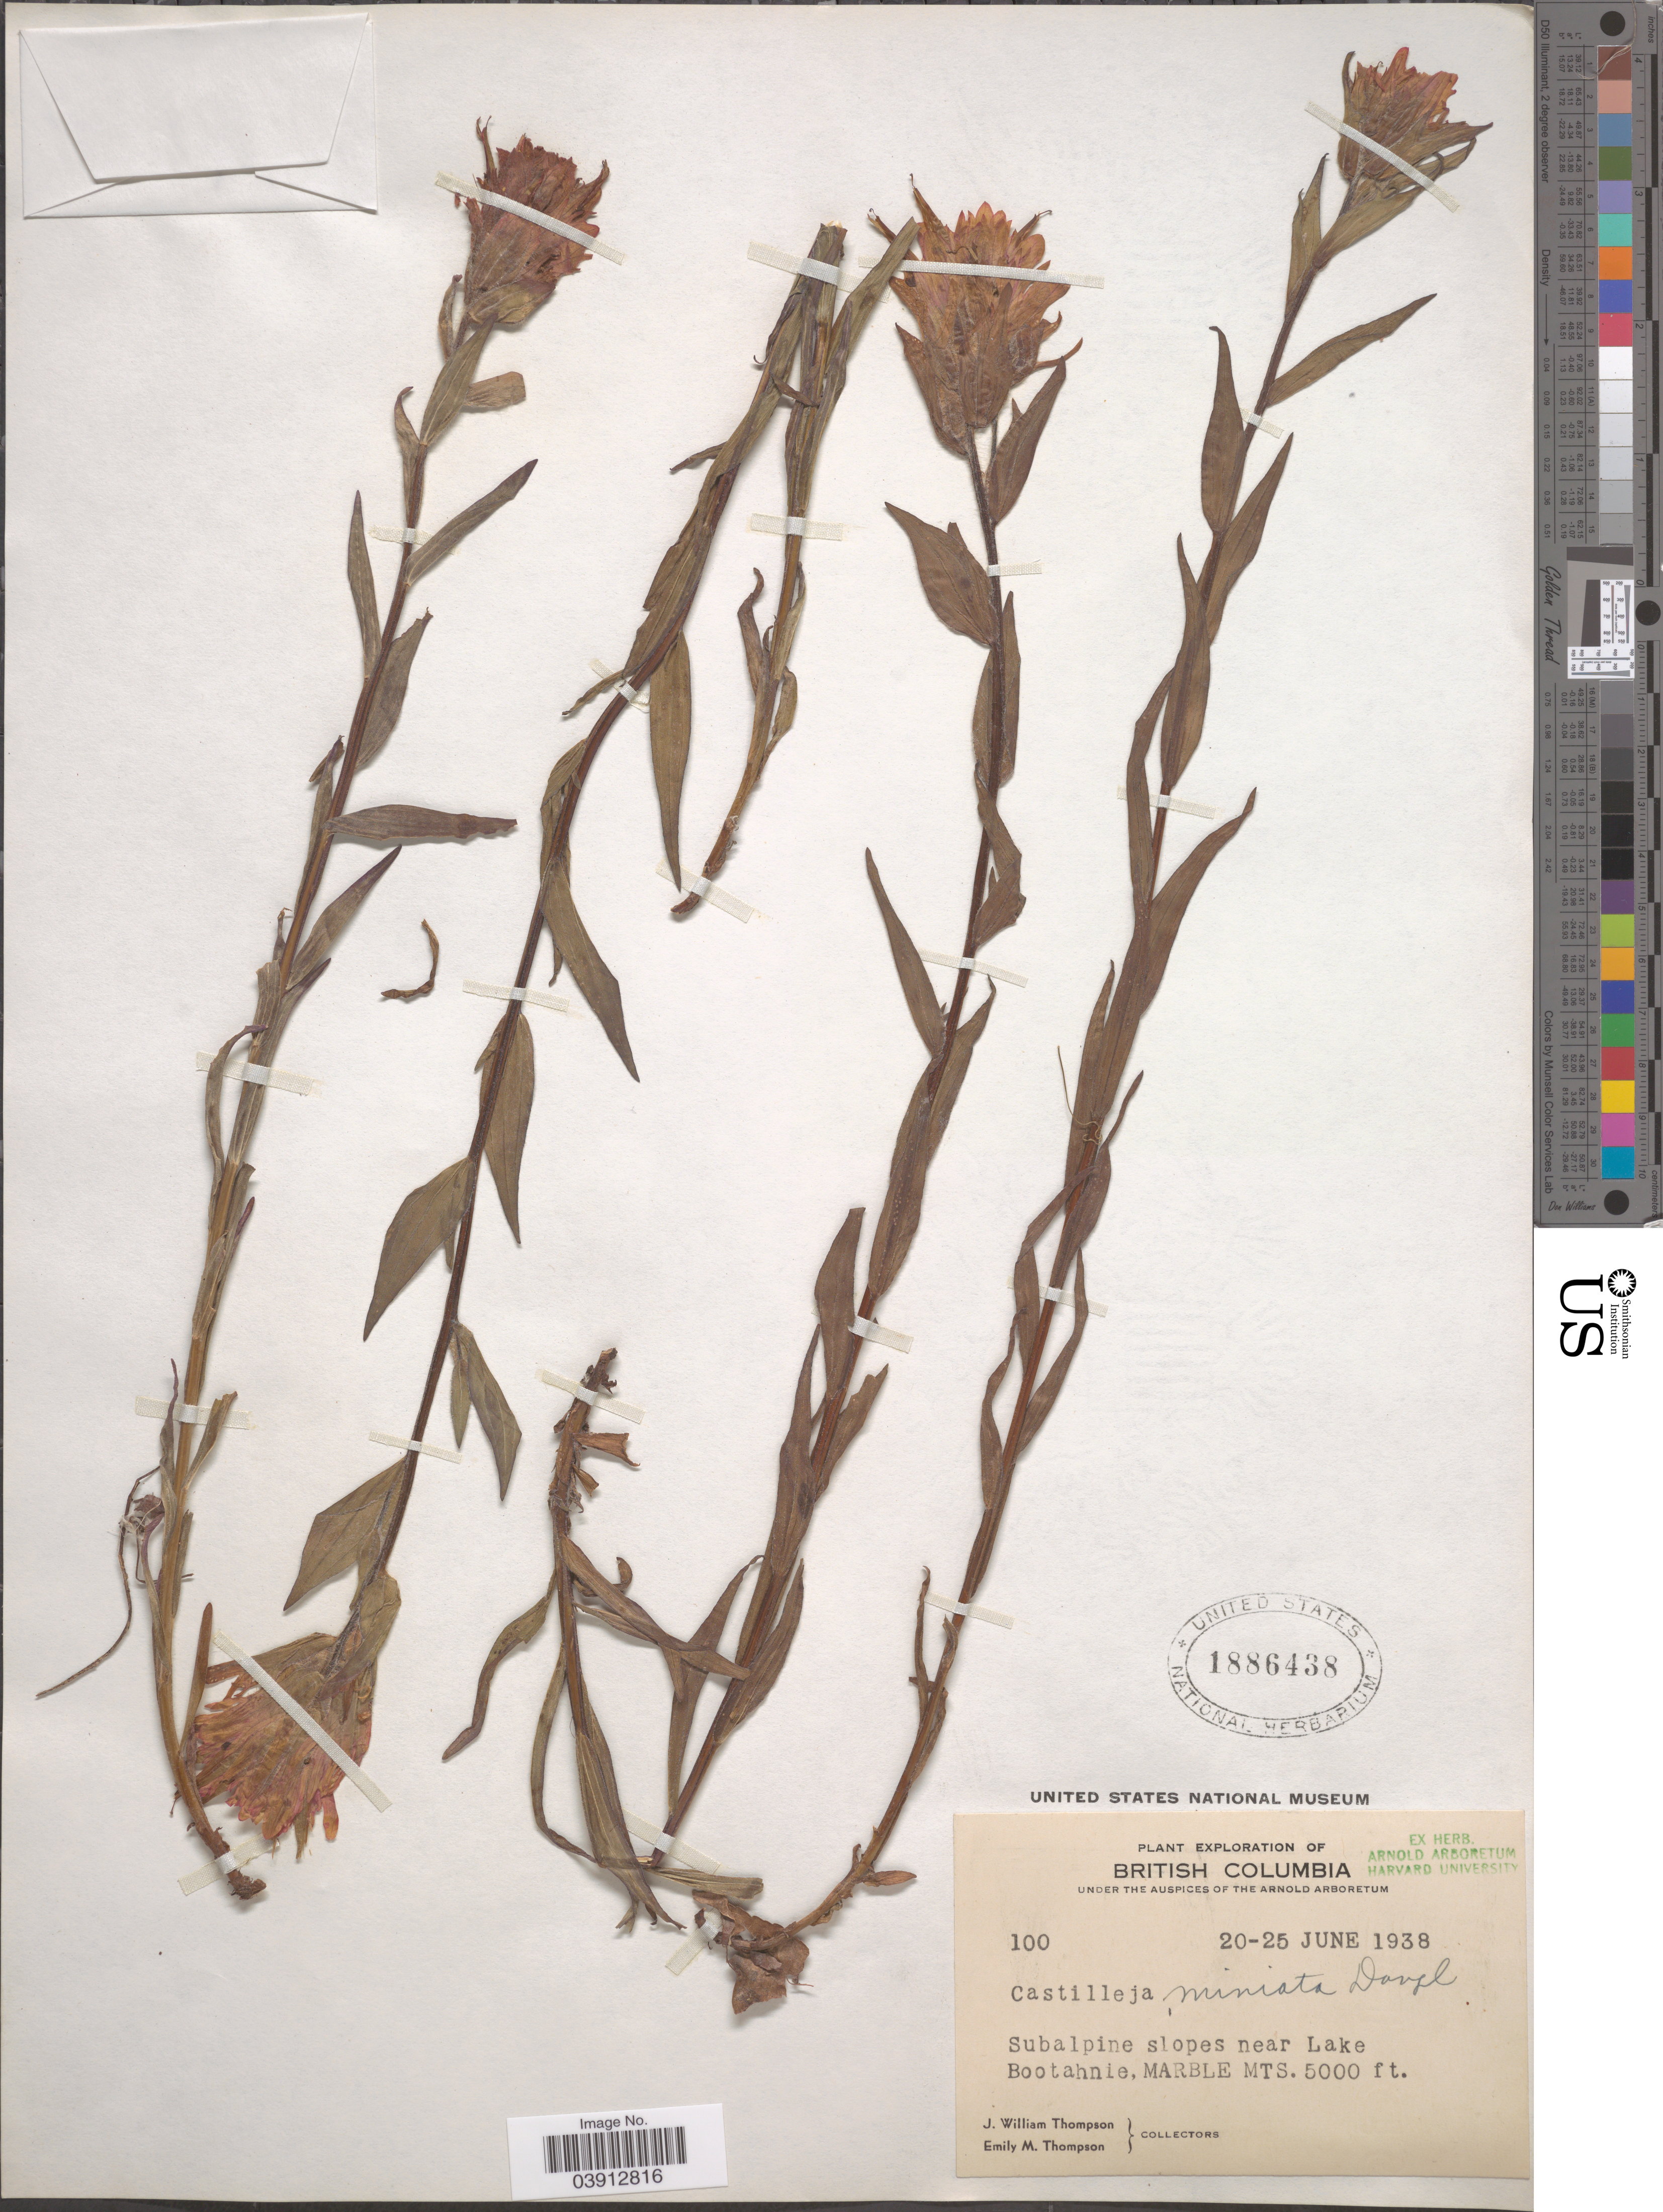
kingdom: Plantae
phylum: Tracheophyta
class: Magnoliopsida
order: Lamiales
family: Orobanchaceae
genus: Castilleja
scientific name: Castilleja miniata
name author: Douglas ex Hook.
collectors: J. W. Thompson & E. M. Thompson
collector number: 100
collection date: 1938-06-20/1938-06-25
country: Canada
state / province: British Columbia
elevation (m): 1524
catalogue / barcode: US 1886438